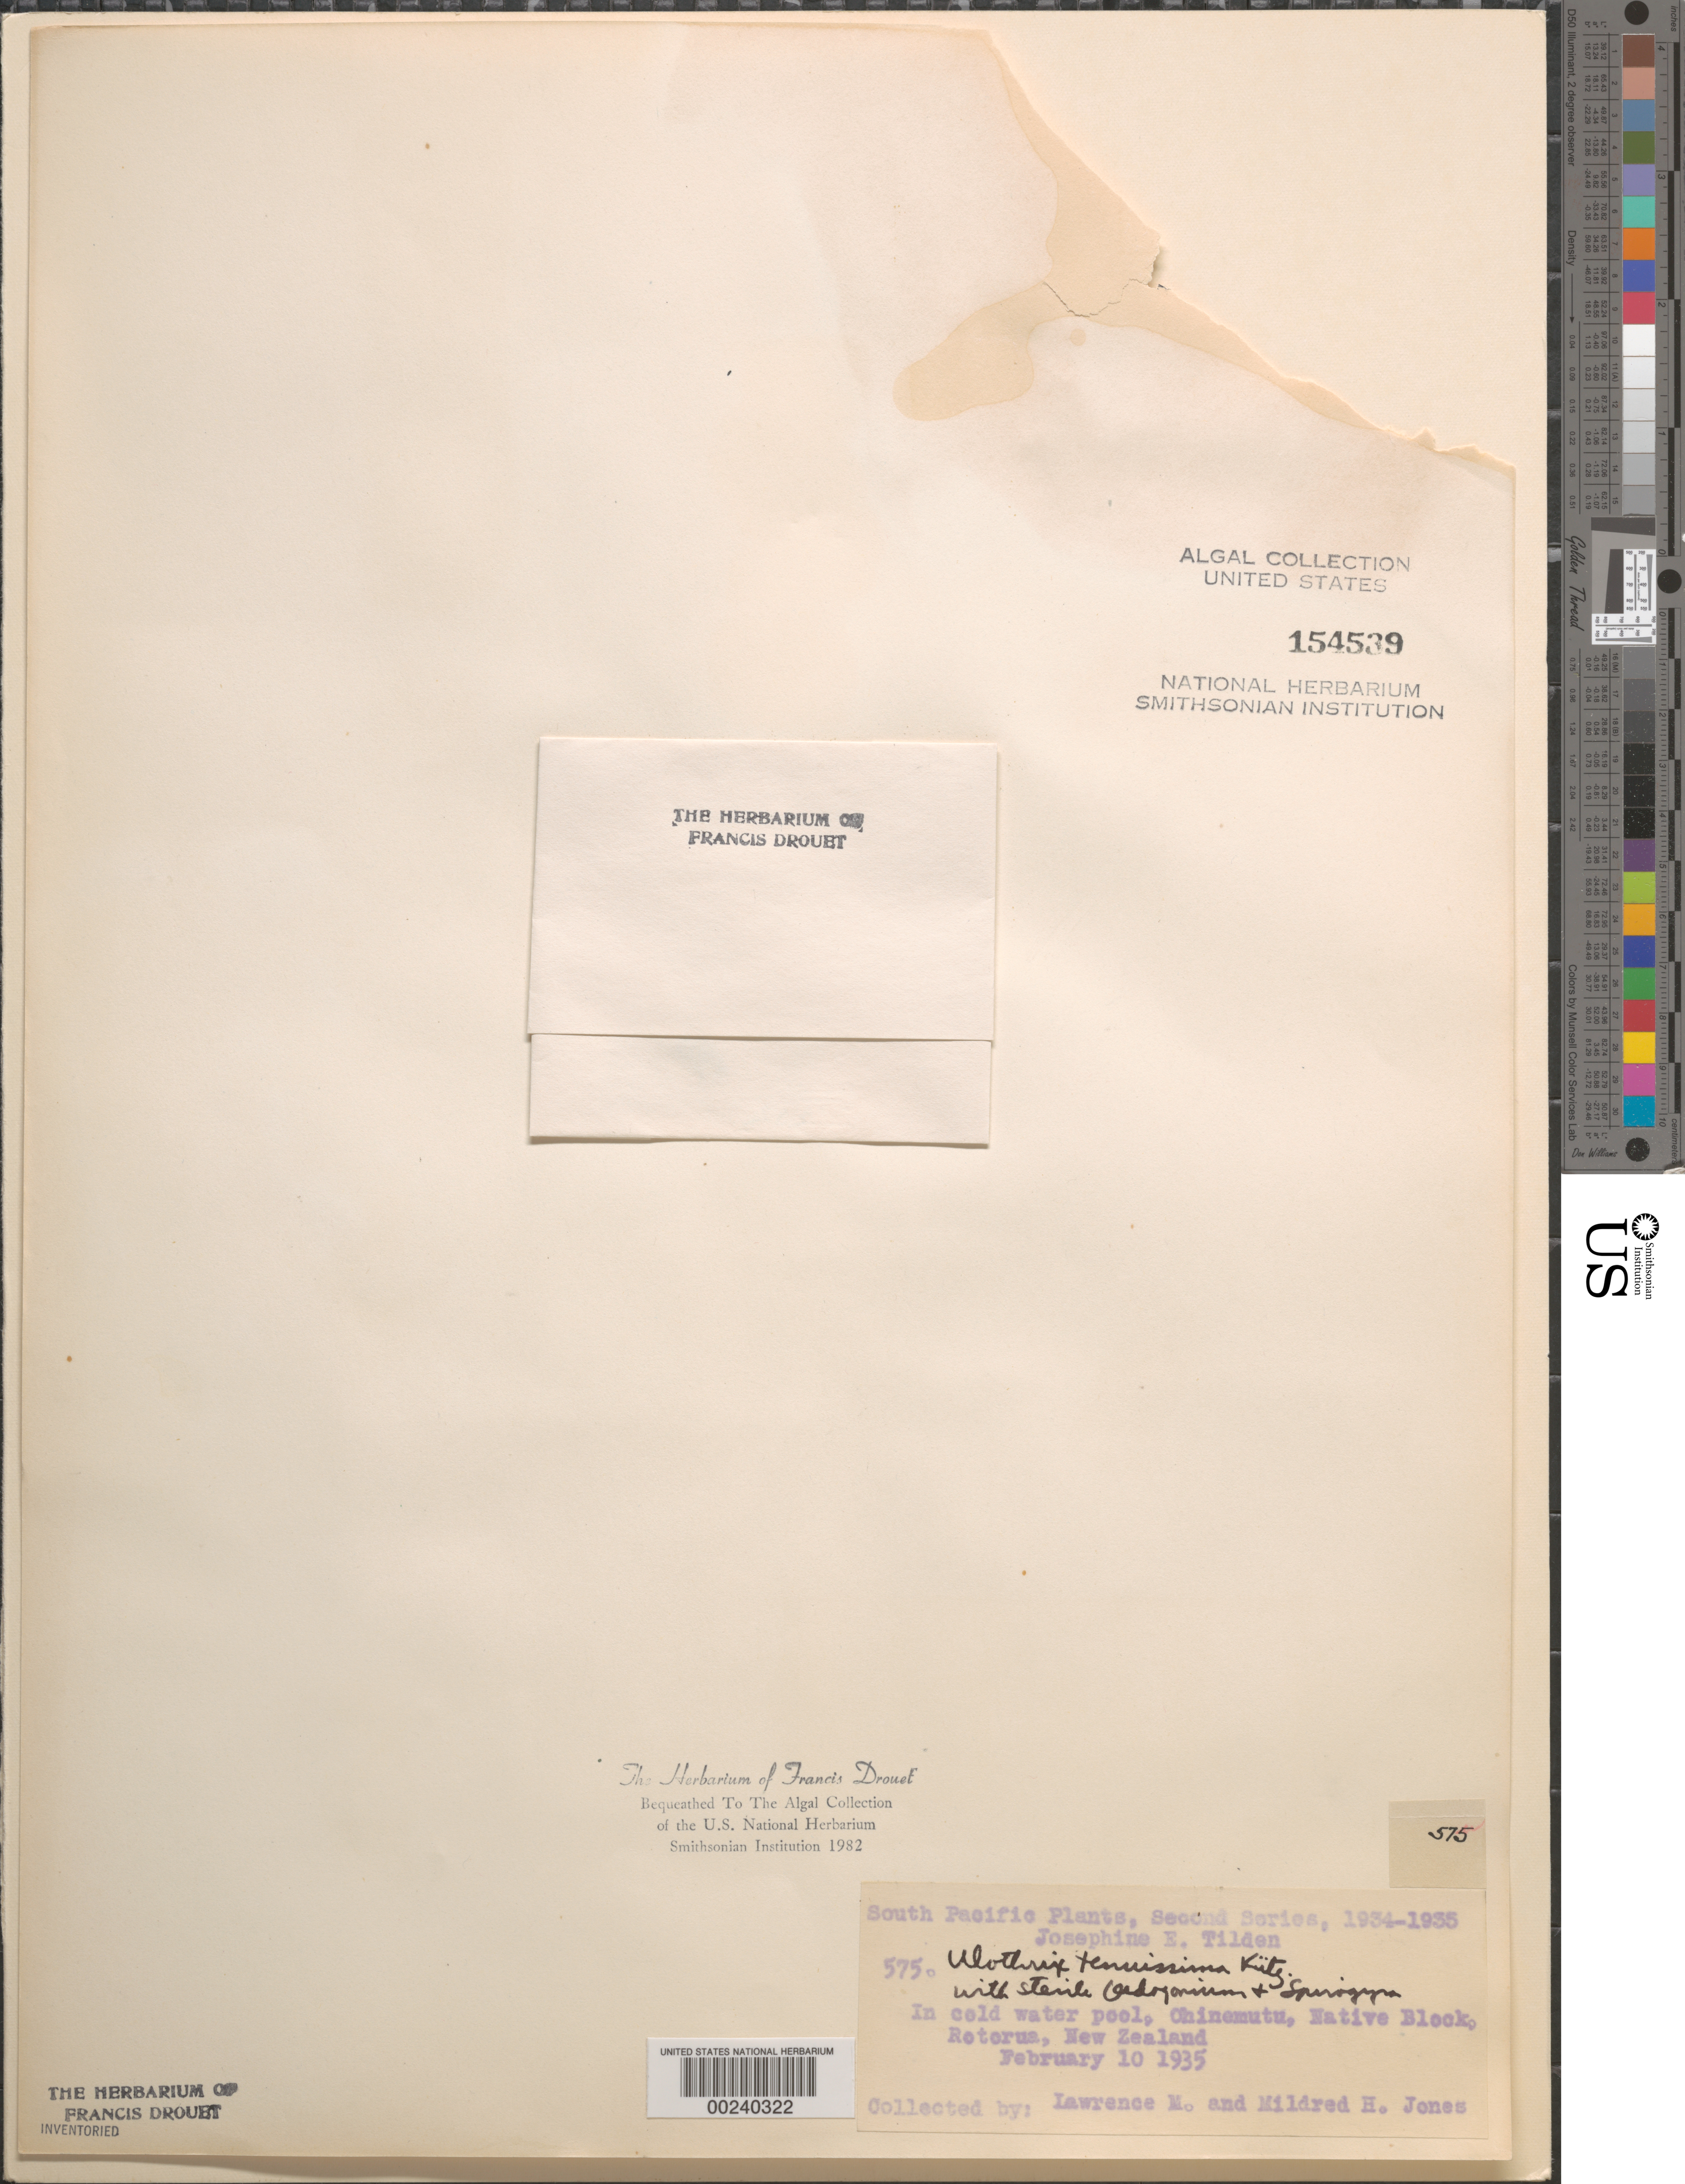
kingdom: Plantae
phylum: Chlorophyta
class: Ulvophyceae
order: Ulotrichales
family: Ulotrichaceae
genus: Ulothrix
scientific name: Ulothrix tenuissima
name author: Kütz.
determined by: Drouet, F. E.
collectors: L. M. Jones & M. H. Jones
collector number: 575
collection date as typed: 10 Feb 1935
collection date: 1935-02-10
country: New Zealand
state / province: Bay of Plenty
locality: Ohinemutu, native block, rotorua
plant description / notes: Tilden, South Pacific Plants, Second Series, 1934-1935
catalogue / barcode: US 154539